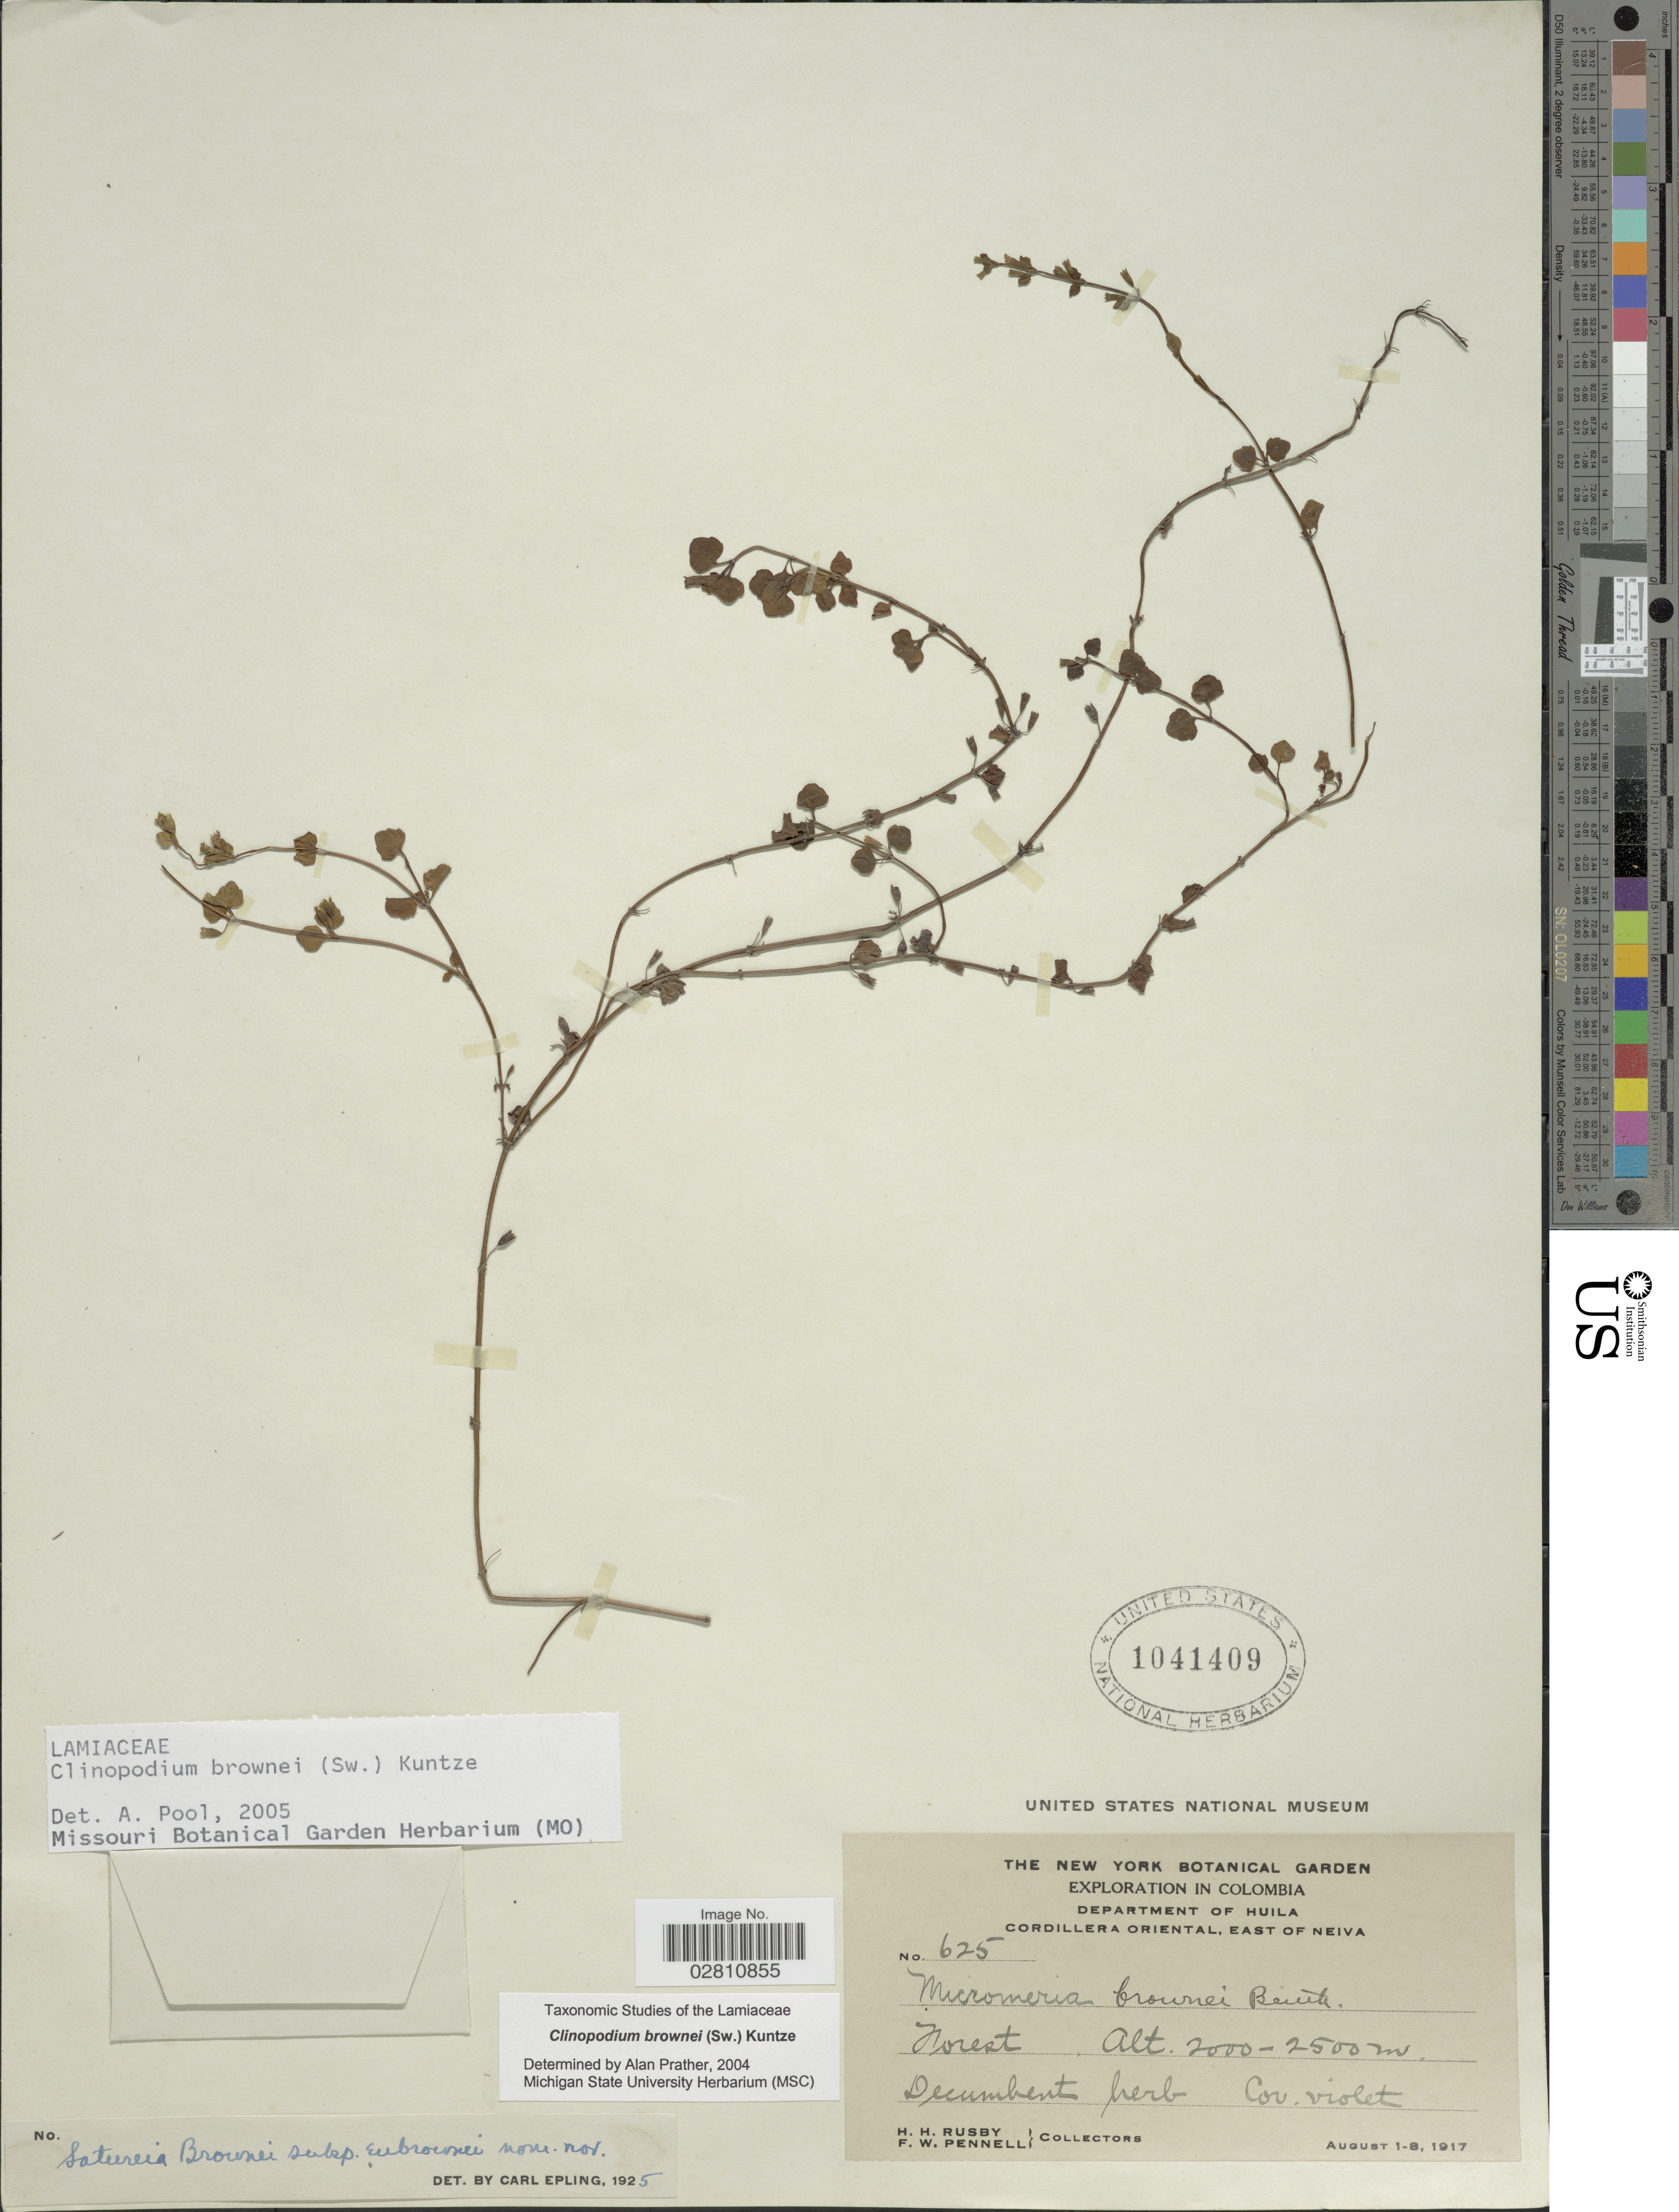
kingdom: Plantae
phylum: Tracheophyta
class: Magnoliopsida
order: Lamiales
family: Lamiaceae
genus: Clinopodium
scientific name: Clinopodium brownei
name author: (Sw.) Kuntze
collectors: H. H. Rusby & F. W. Pennell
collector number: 625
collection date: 1917-08-01/1917-08-08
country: Colombia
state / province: Huila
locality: Department of Huila, Cordillera Oriental, East of Neiva.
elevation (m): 2000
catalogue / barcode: US 1041409